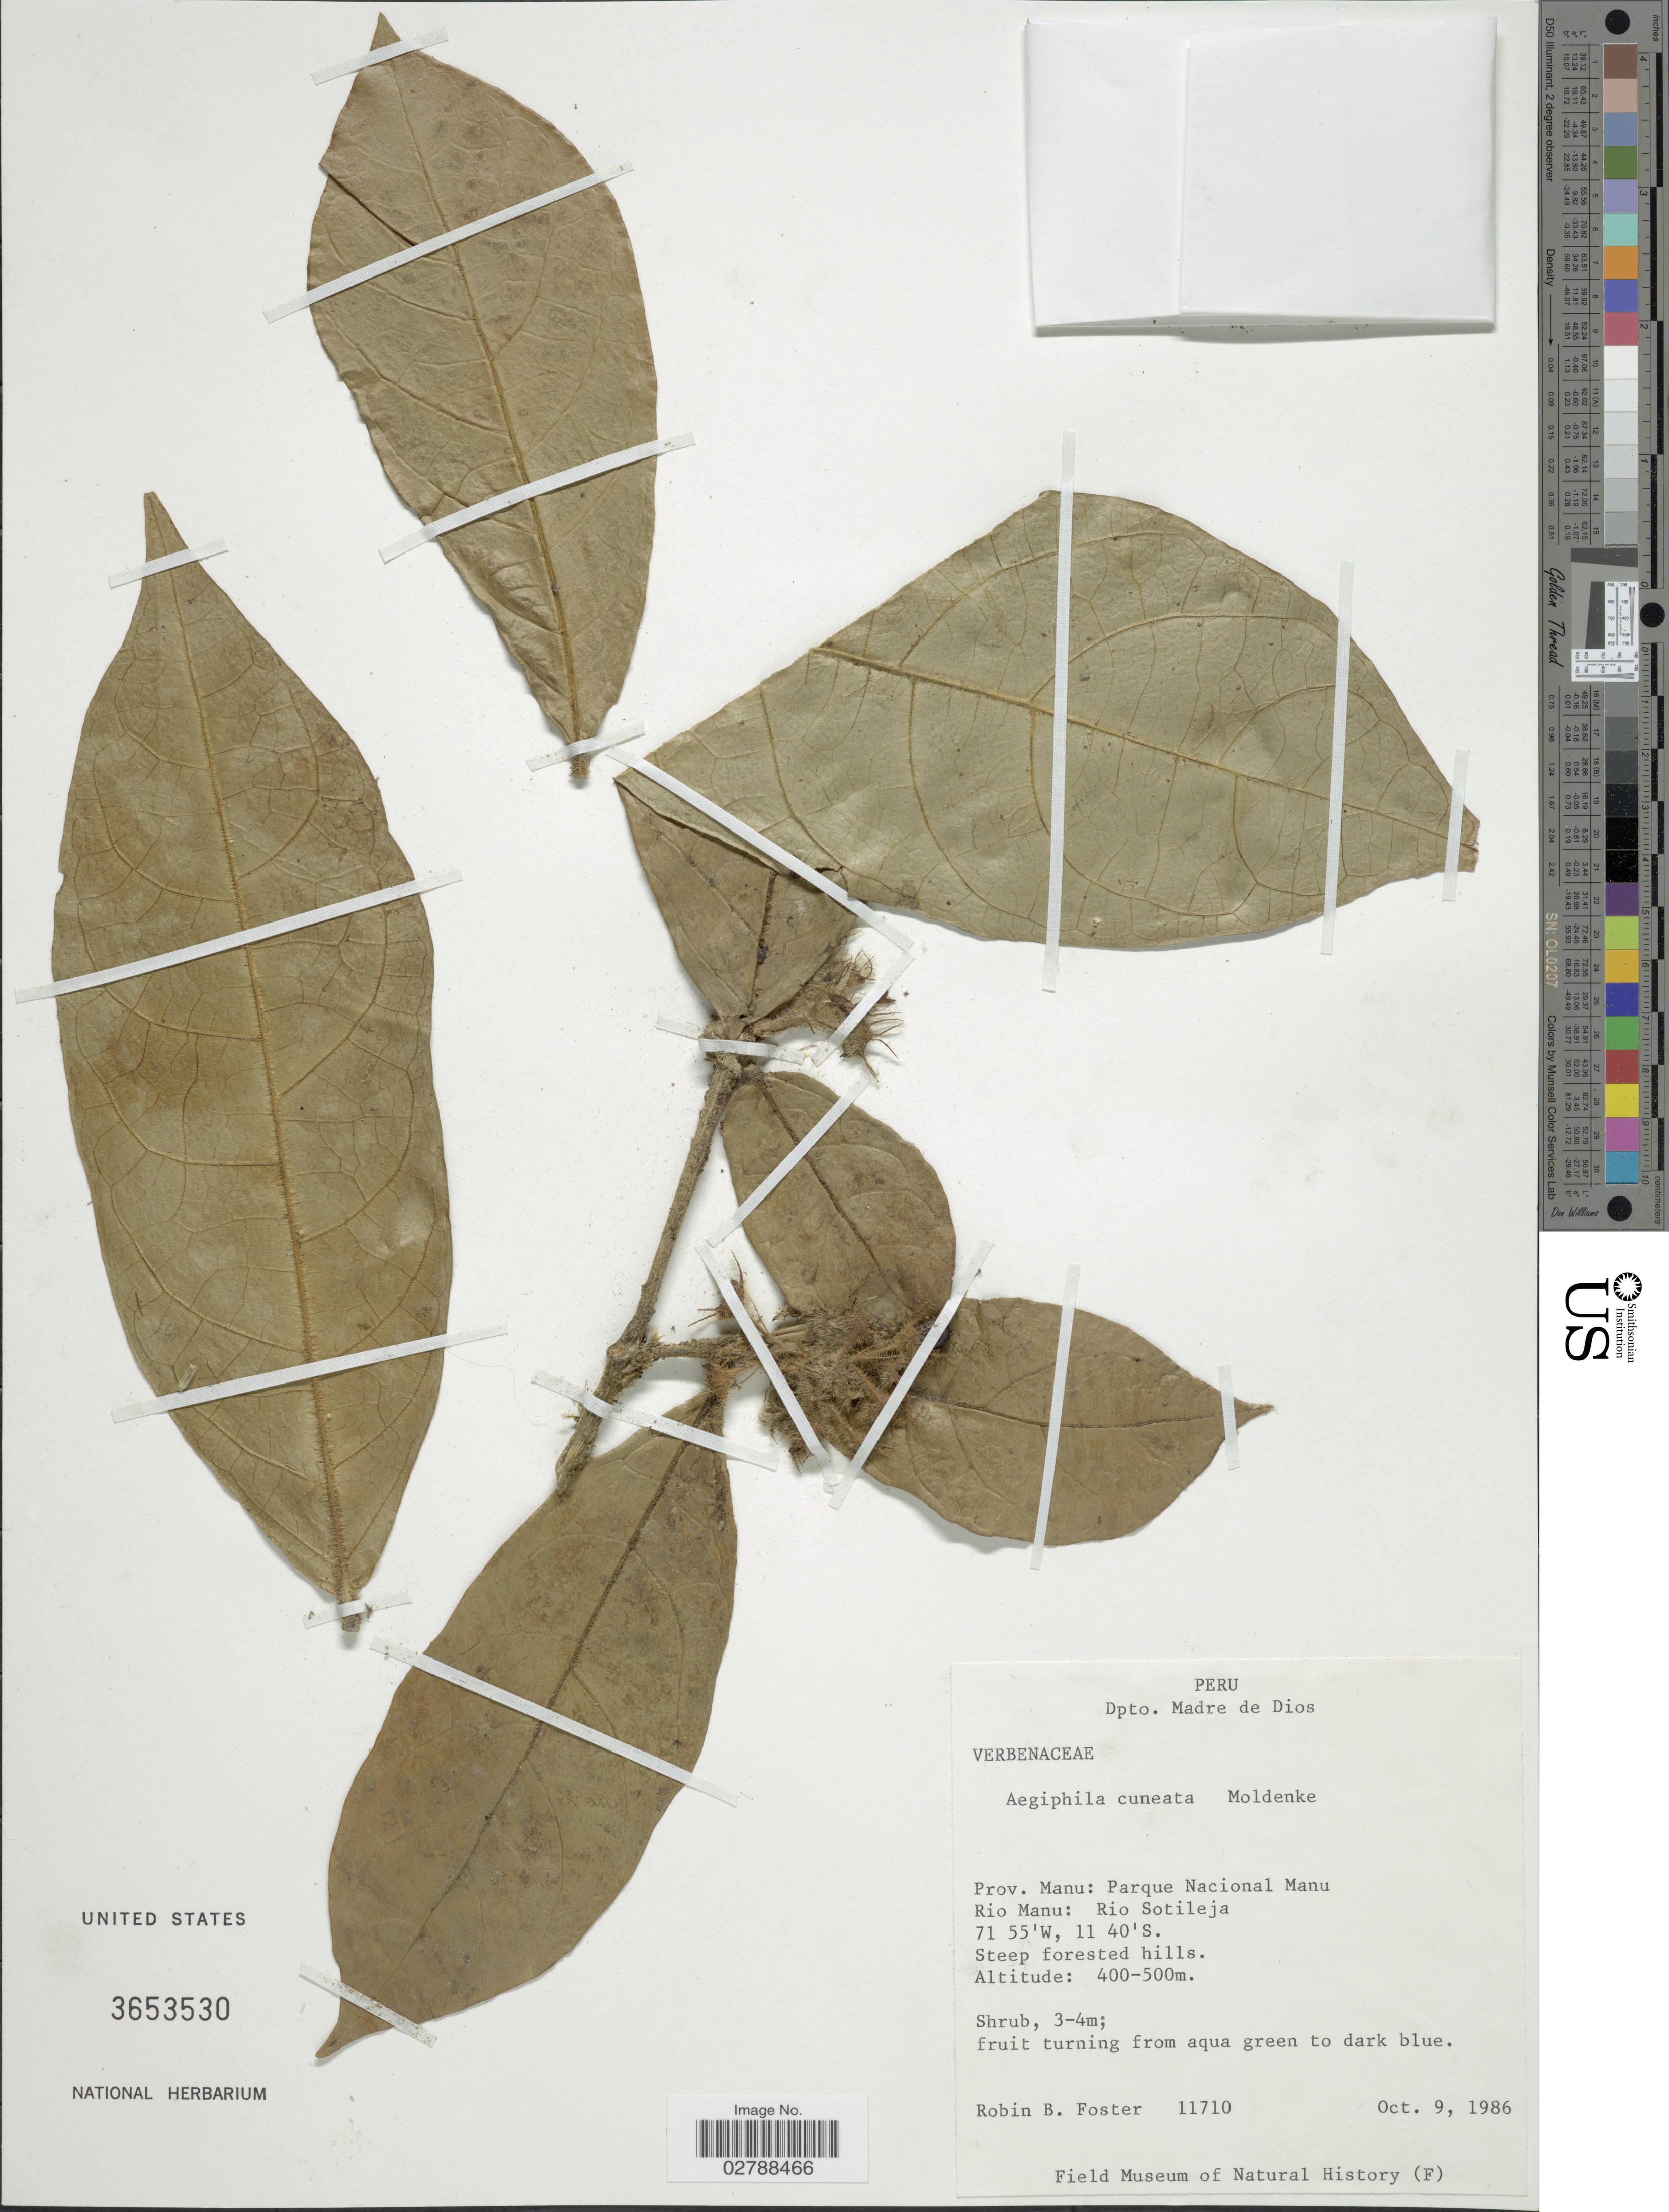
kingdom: Plantae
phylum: Tracheophyta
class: Magnoliopsida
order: Lamiales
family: Lamiaceae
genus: Aegiphila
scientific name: Aegiphila cuneata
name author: Moldenke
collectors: R. B. Foster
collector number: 11710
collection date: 1986-10-09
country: Peru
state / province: Madre de Dios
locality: Dpto. Madre de Dios, Prov. Manu: Parque Nacional Manu, Rio Manu: Rio Sotileja.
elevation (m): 400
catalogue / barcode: US 3653530